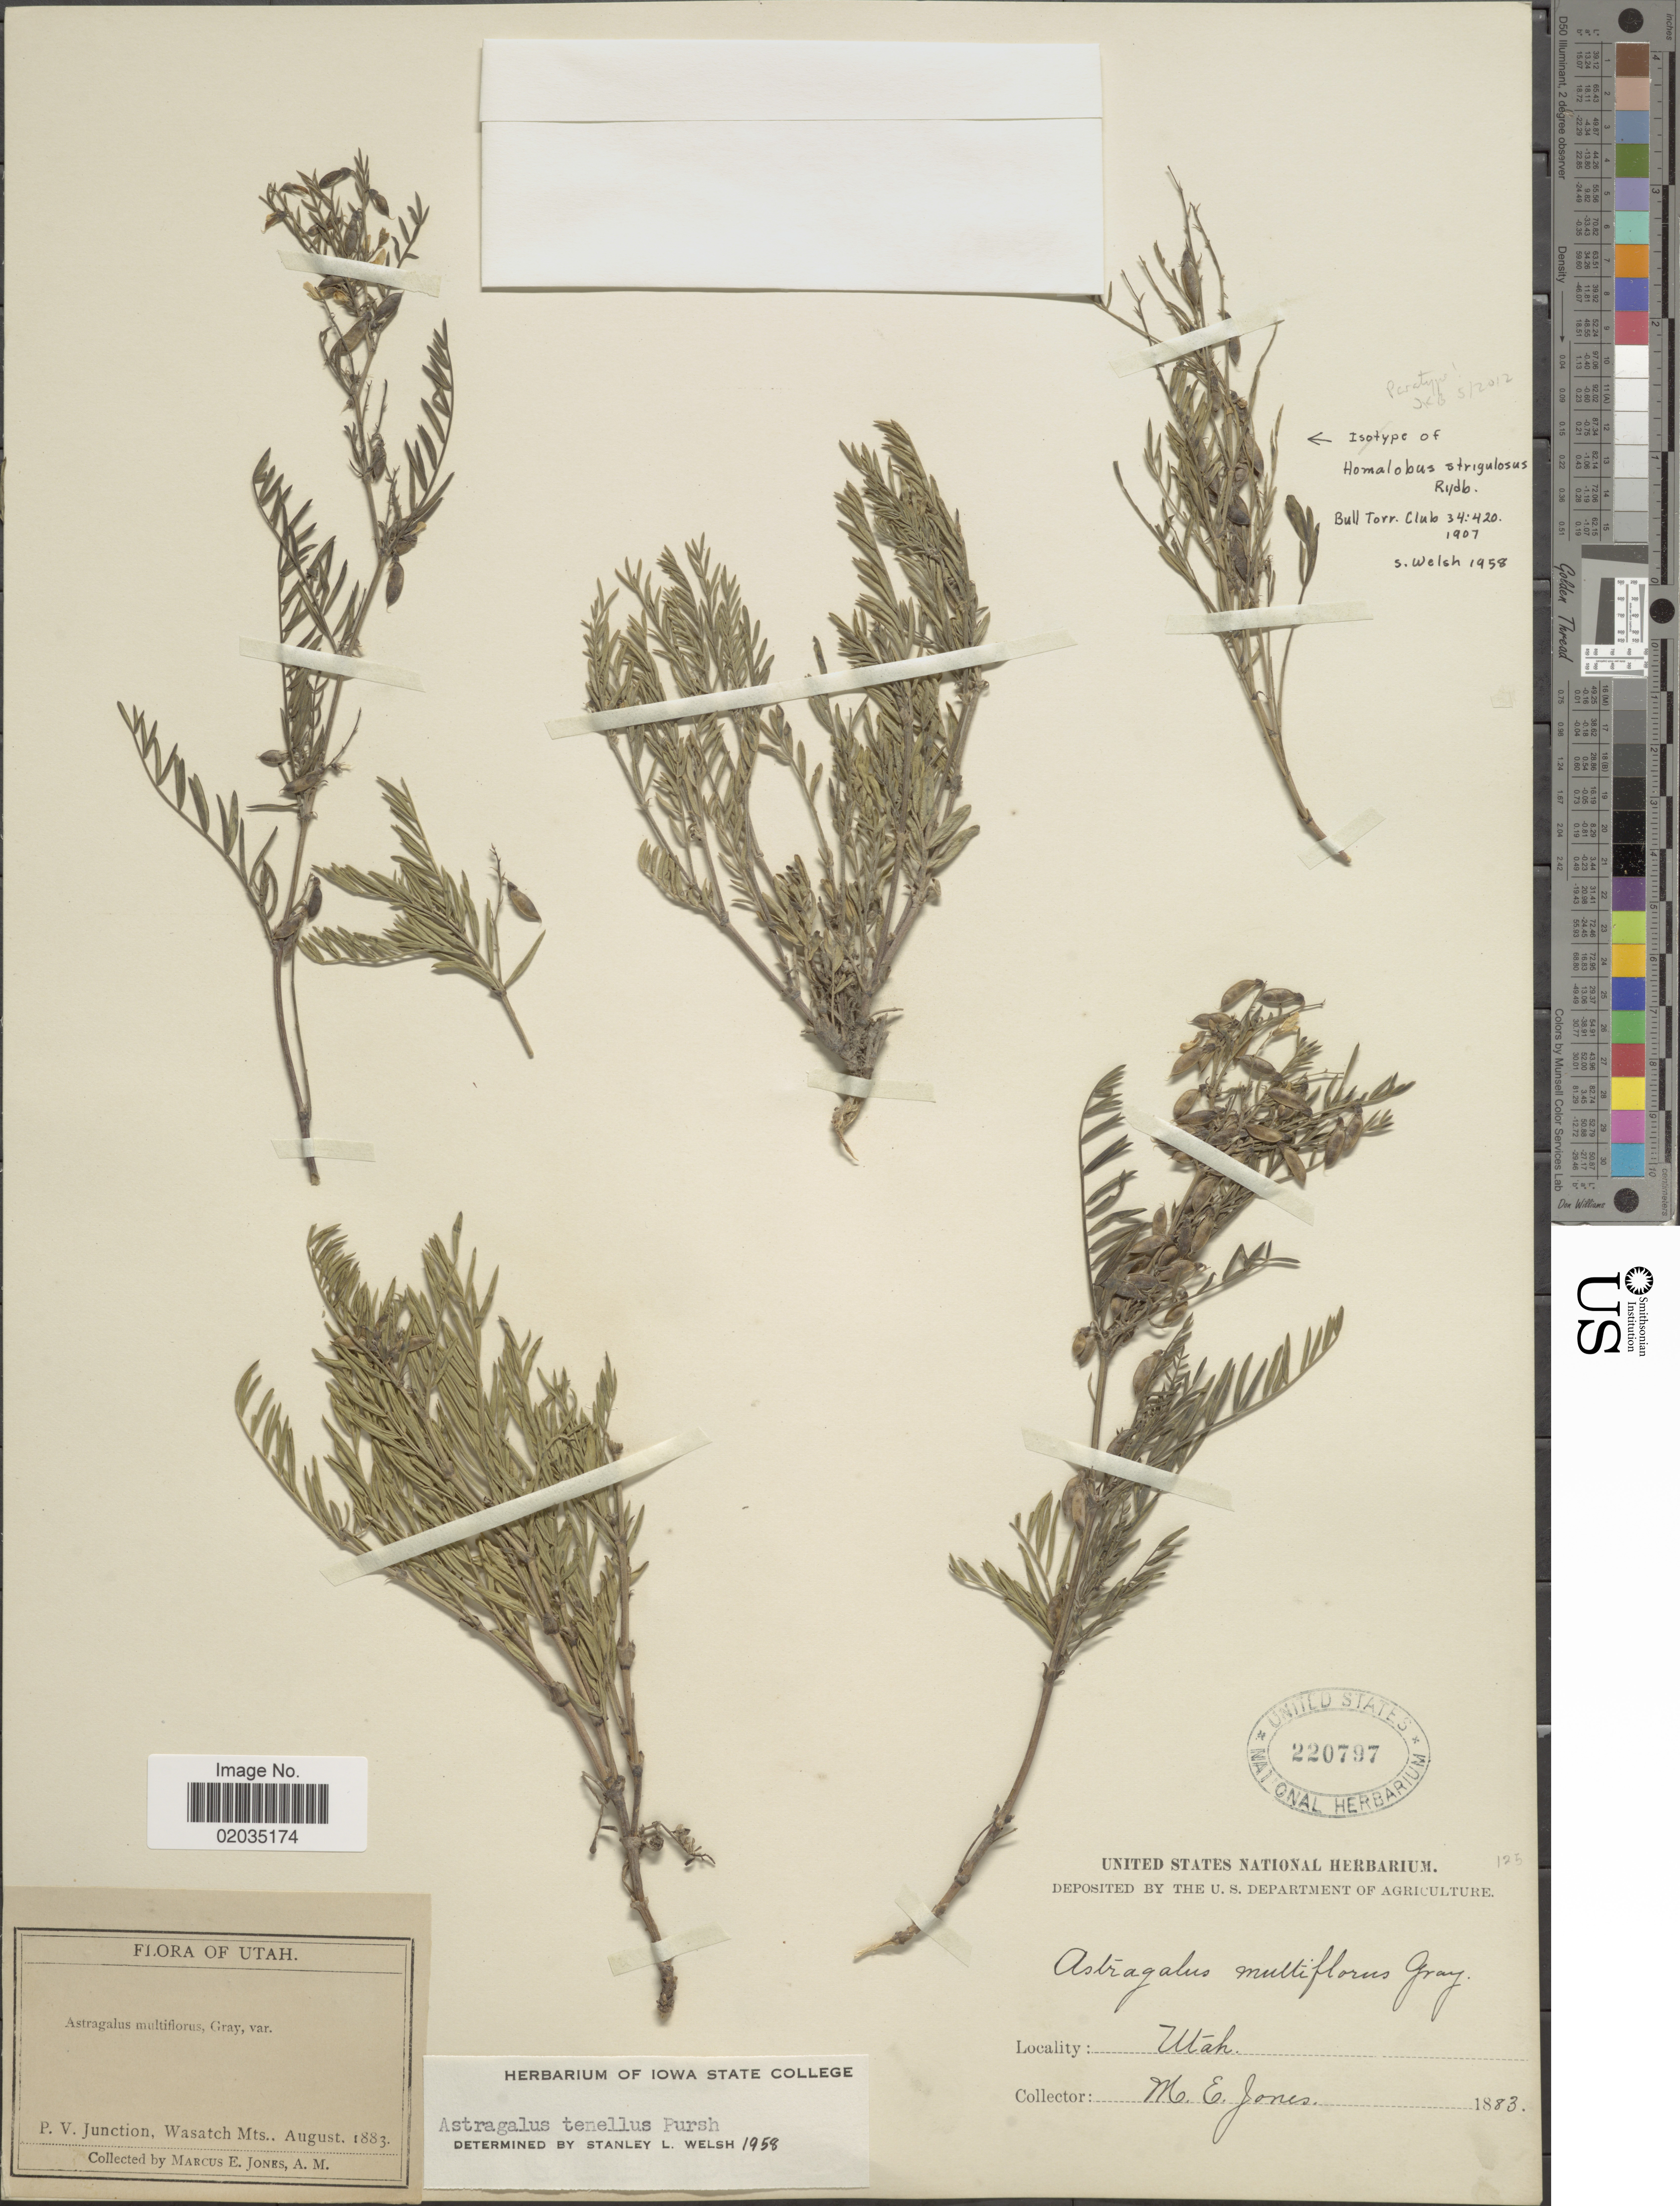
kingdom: Plantae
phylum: Tracheophyta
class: Magnoliopsida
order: Fabales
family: Fabaceae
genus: Astragalus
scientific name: Astragalus tenellus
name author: Pursh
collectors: M. E. Jones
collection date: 1883-08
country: United States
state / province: Utah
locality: P.V. Junction, Wasatch Mts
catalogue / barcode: US 220797